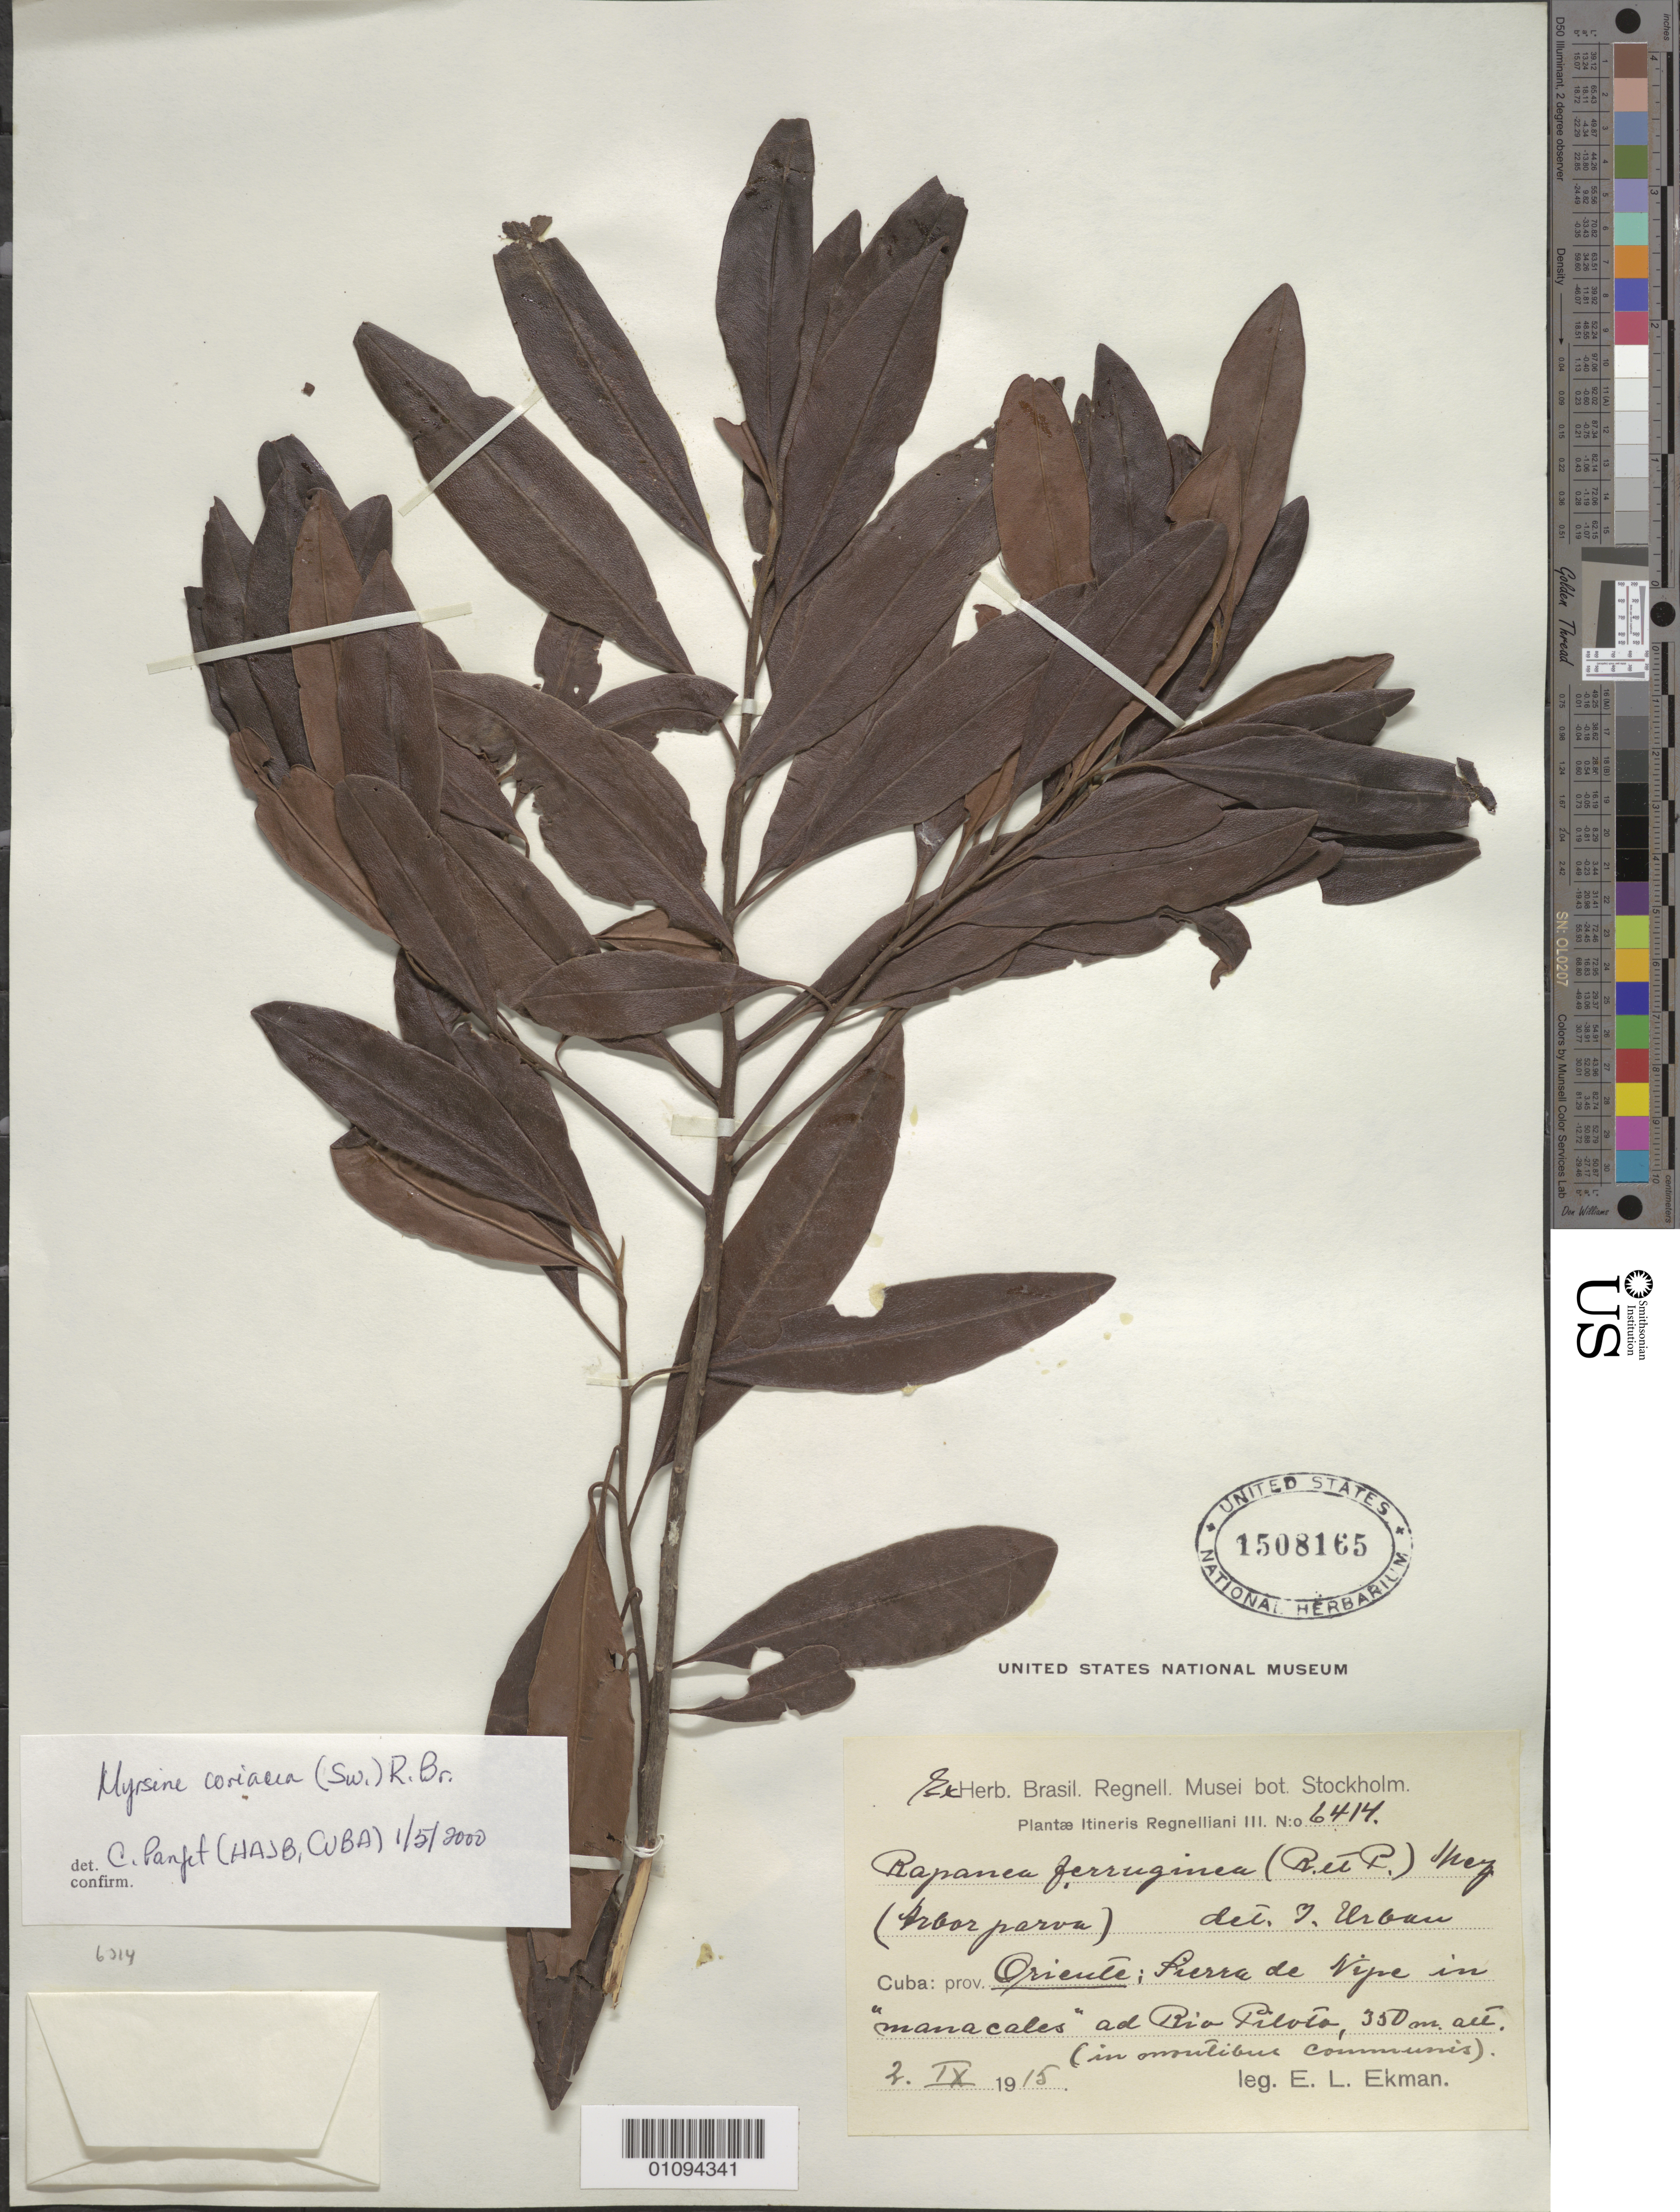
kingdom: Plantae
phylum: Tracheophyta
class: Magnoliopsida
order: Ericales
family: Primulaceae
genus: Myrsine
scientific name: Myrsine coriacea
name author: (Sw.) R. Br. ex Roem. & Schult.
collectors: E. L. Ekman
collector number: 6414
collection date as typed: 02 Sep 1915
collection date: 1915-09-02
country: Cuba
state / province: Holguín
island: Cuba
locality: Sierra de Nipe in "manacales" ad Rio Piloia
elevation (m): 350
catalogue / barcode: US 1508165